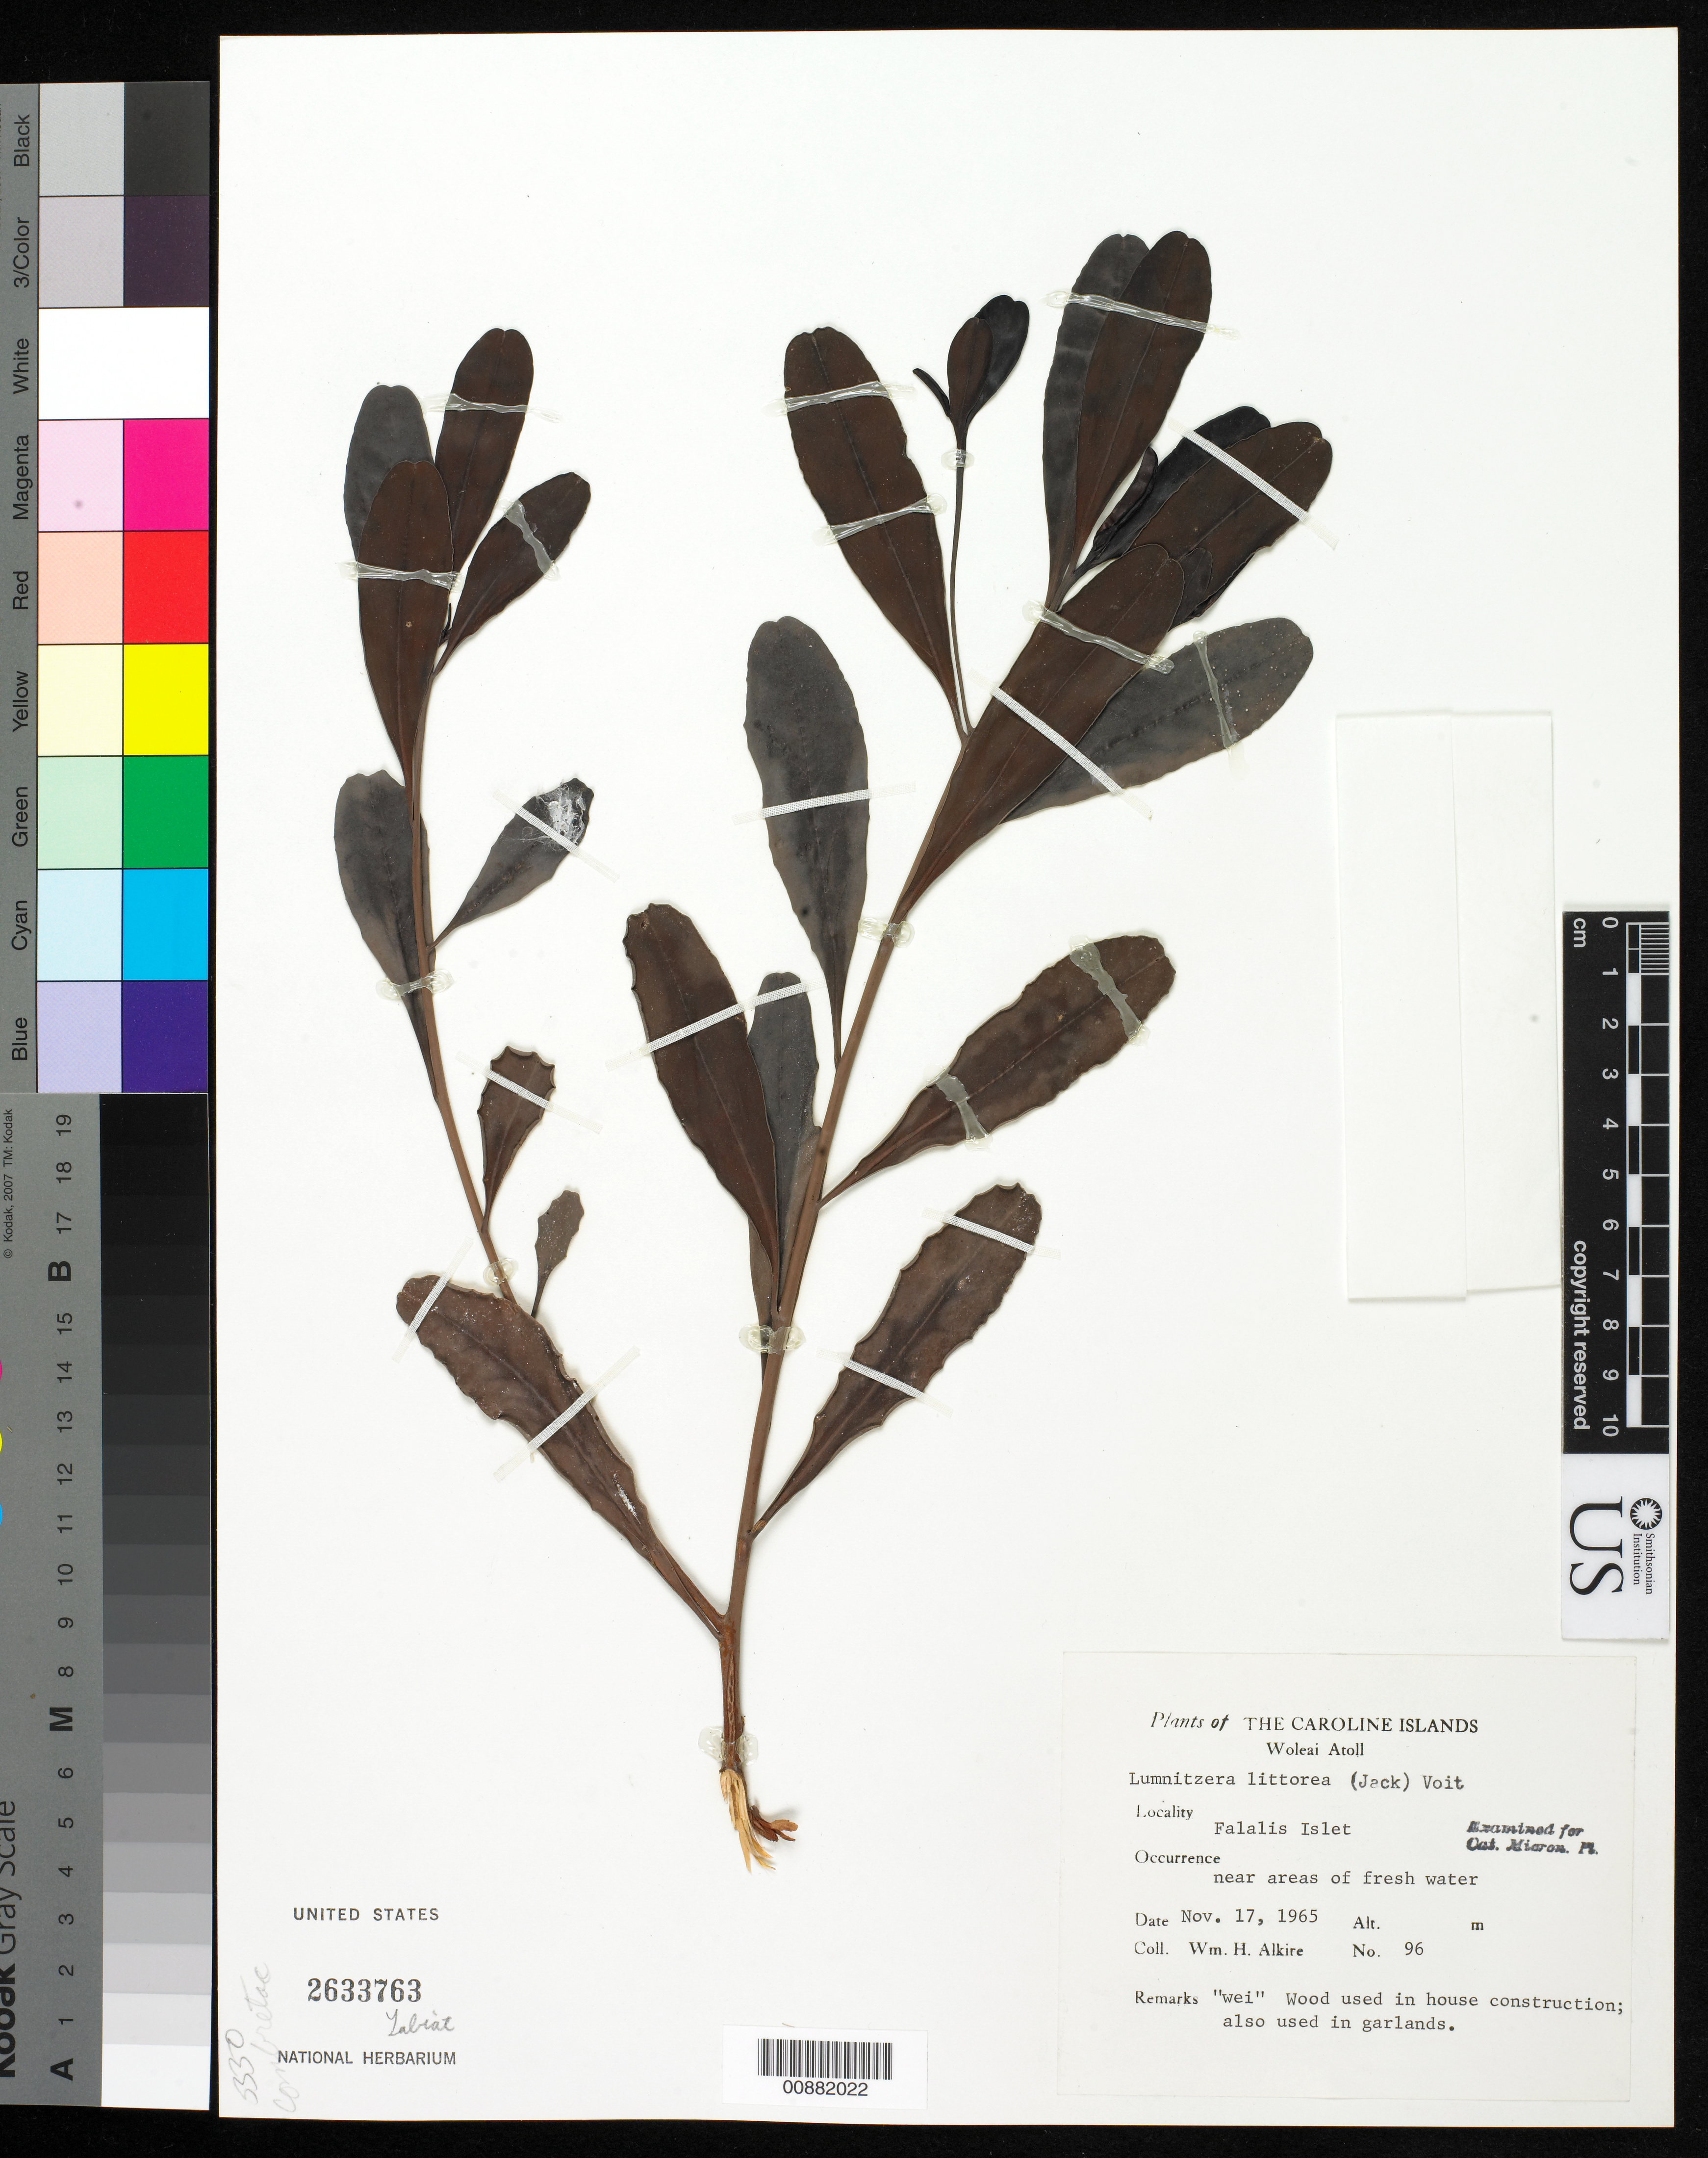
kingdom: Plantae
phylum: Tracheophyta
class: Magnoliopsida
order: Myrtales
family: Combretaceae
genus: Lumnitzera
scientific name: Lumnitzera littorea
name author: (Jack) Voight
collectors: W. Alkire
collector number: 96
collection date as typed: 17 Nov 1965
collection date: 1965-11-17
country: Micronesia, Federated States of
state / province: Yap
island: Woleai Atoll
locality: Falalis Islet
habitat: near areas of fresh water.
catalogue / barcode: US 2633763